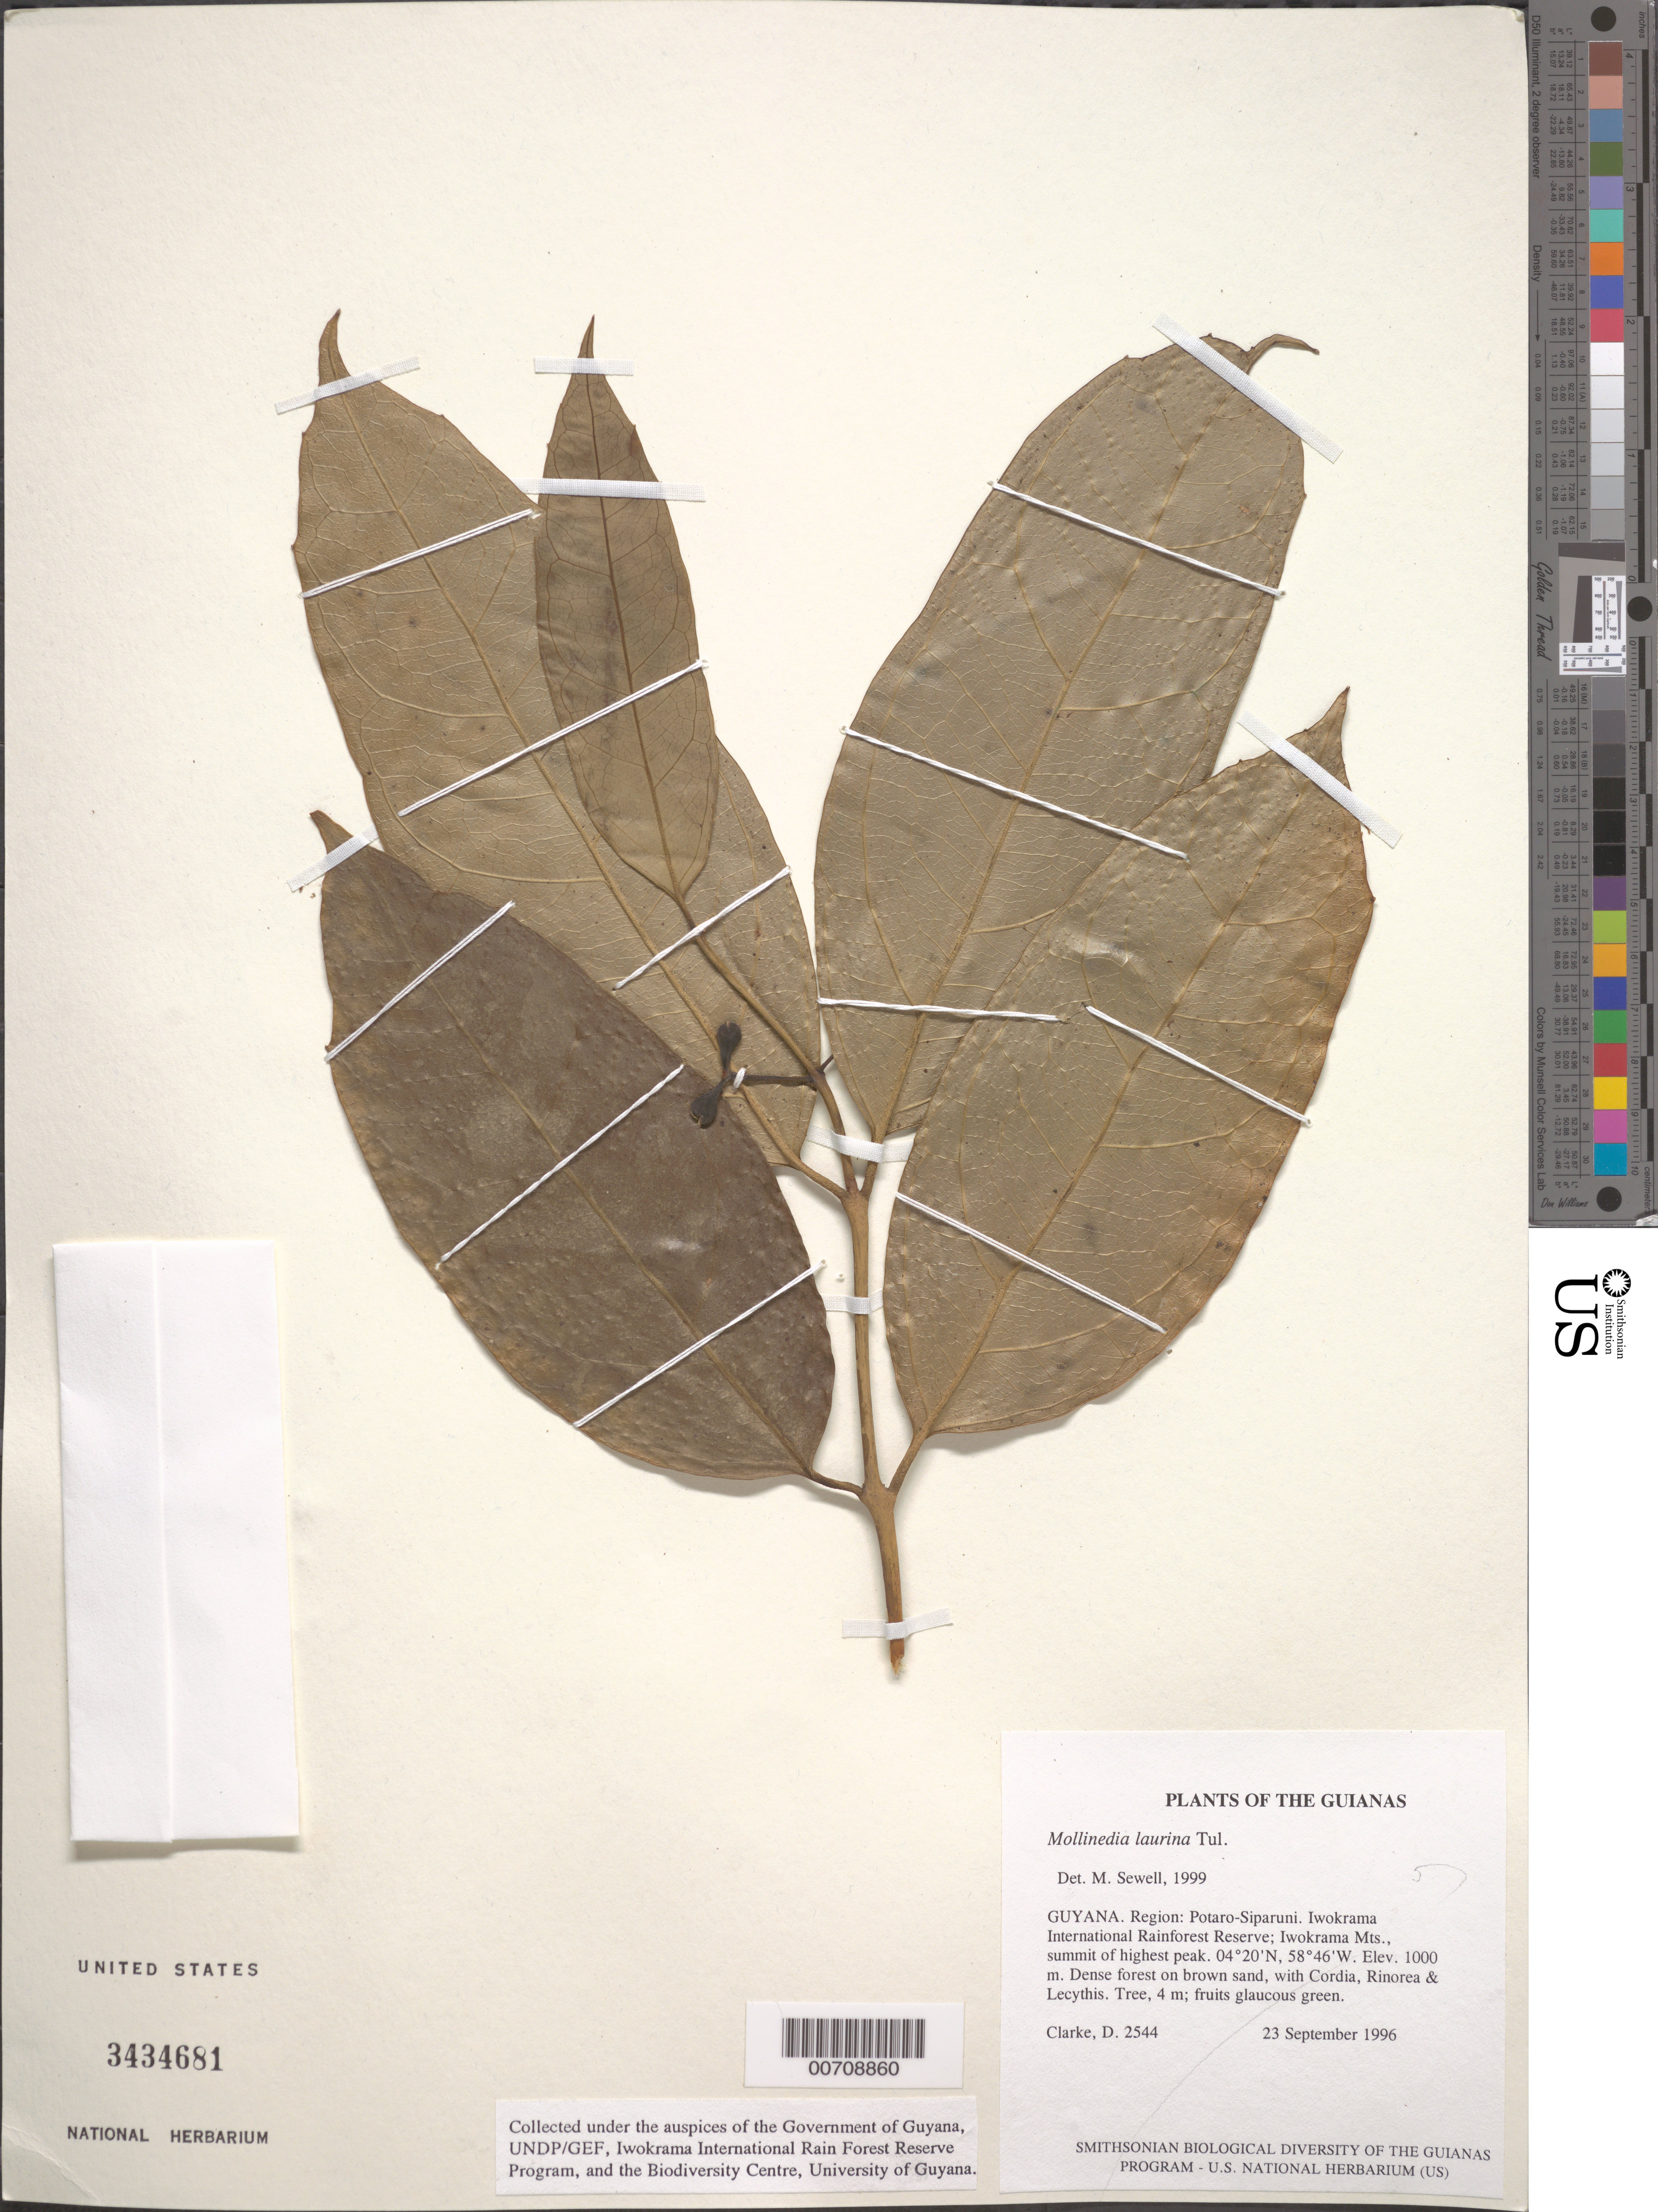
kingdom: Plantae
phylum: Tracheophyta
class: Magnoliopsida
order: Laurales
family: Monimiaceae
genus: Mollinedia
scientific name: Mollinedia laurina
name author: Tul.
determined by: Sewell, M.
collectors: H. D. Clarke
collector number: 2544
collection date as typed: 23 September 1996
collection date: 1996-09-23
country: Guyana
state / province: Potaro-Siparuni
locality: Iwokrama International Rainforest Reserve; Iwokrama Mts., summit of highest peak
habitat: Dense forest on brown sand, with Cordia, Rinorea & Lecythis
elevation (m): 1000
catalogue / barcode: US 3434681